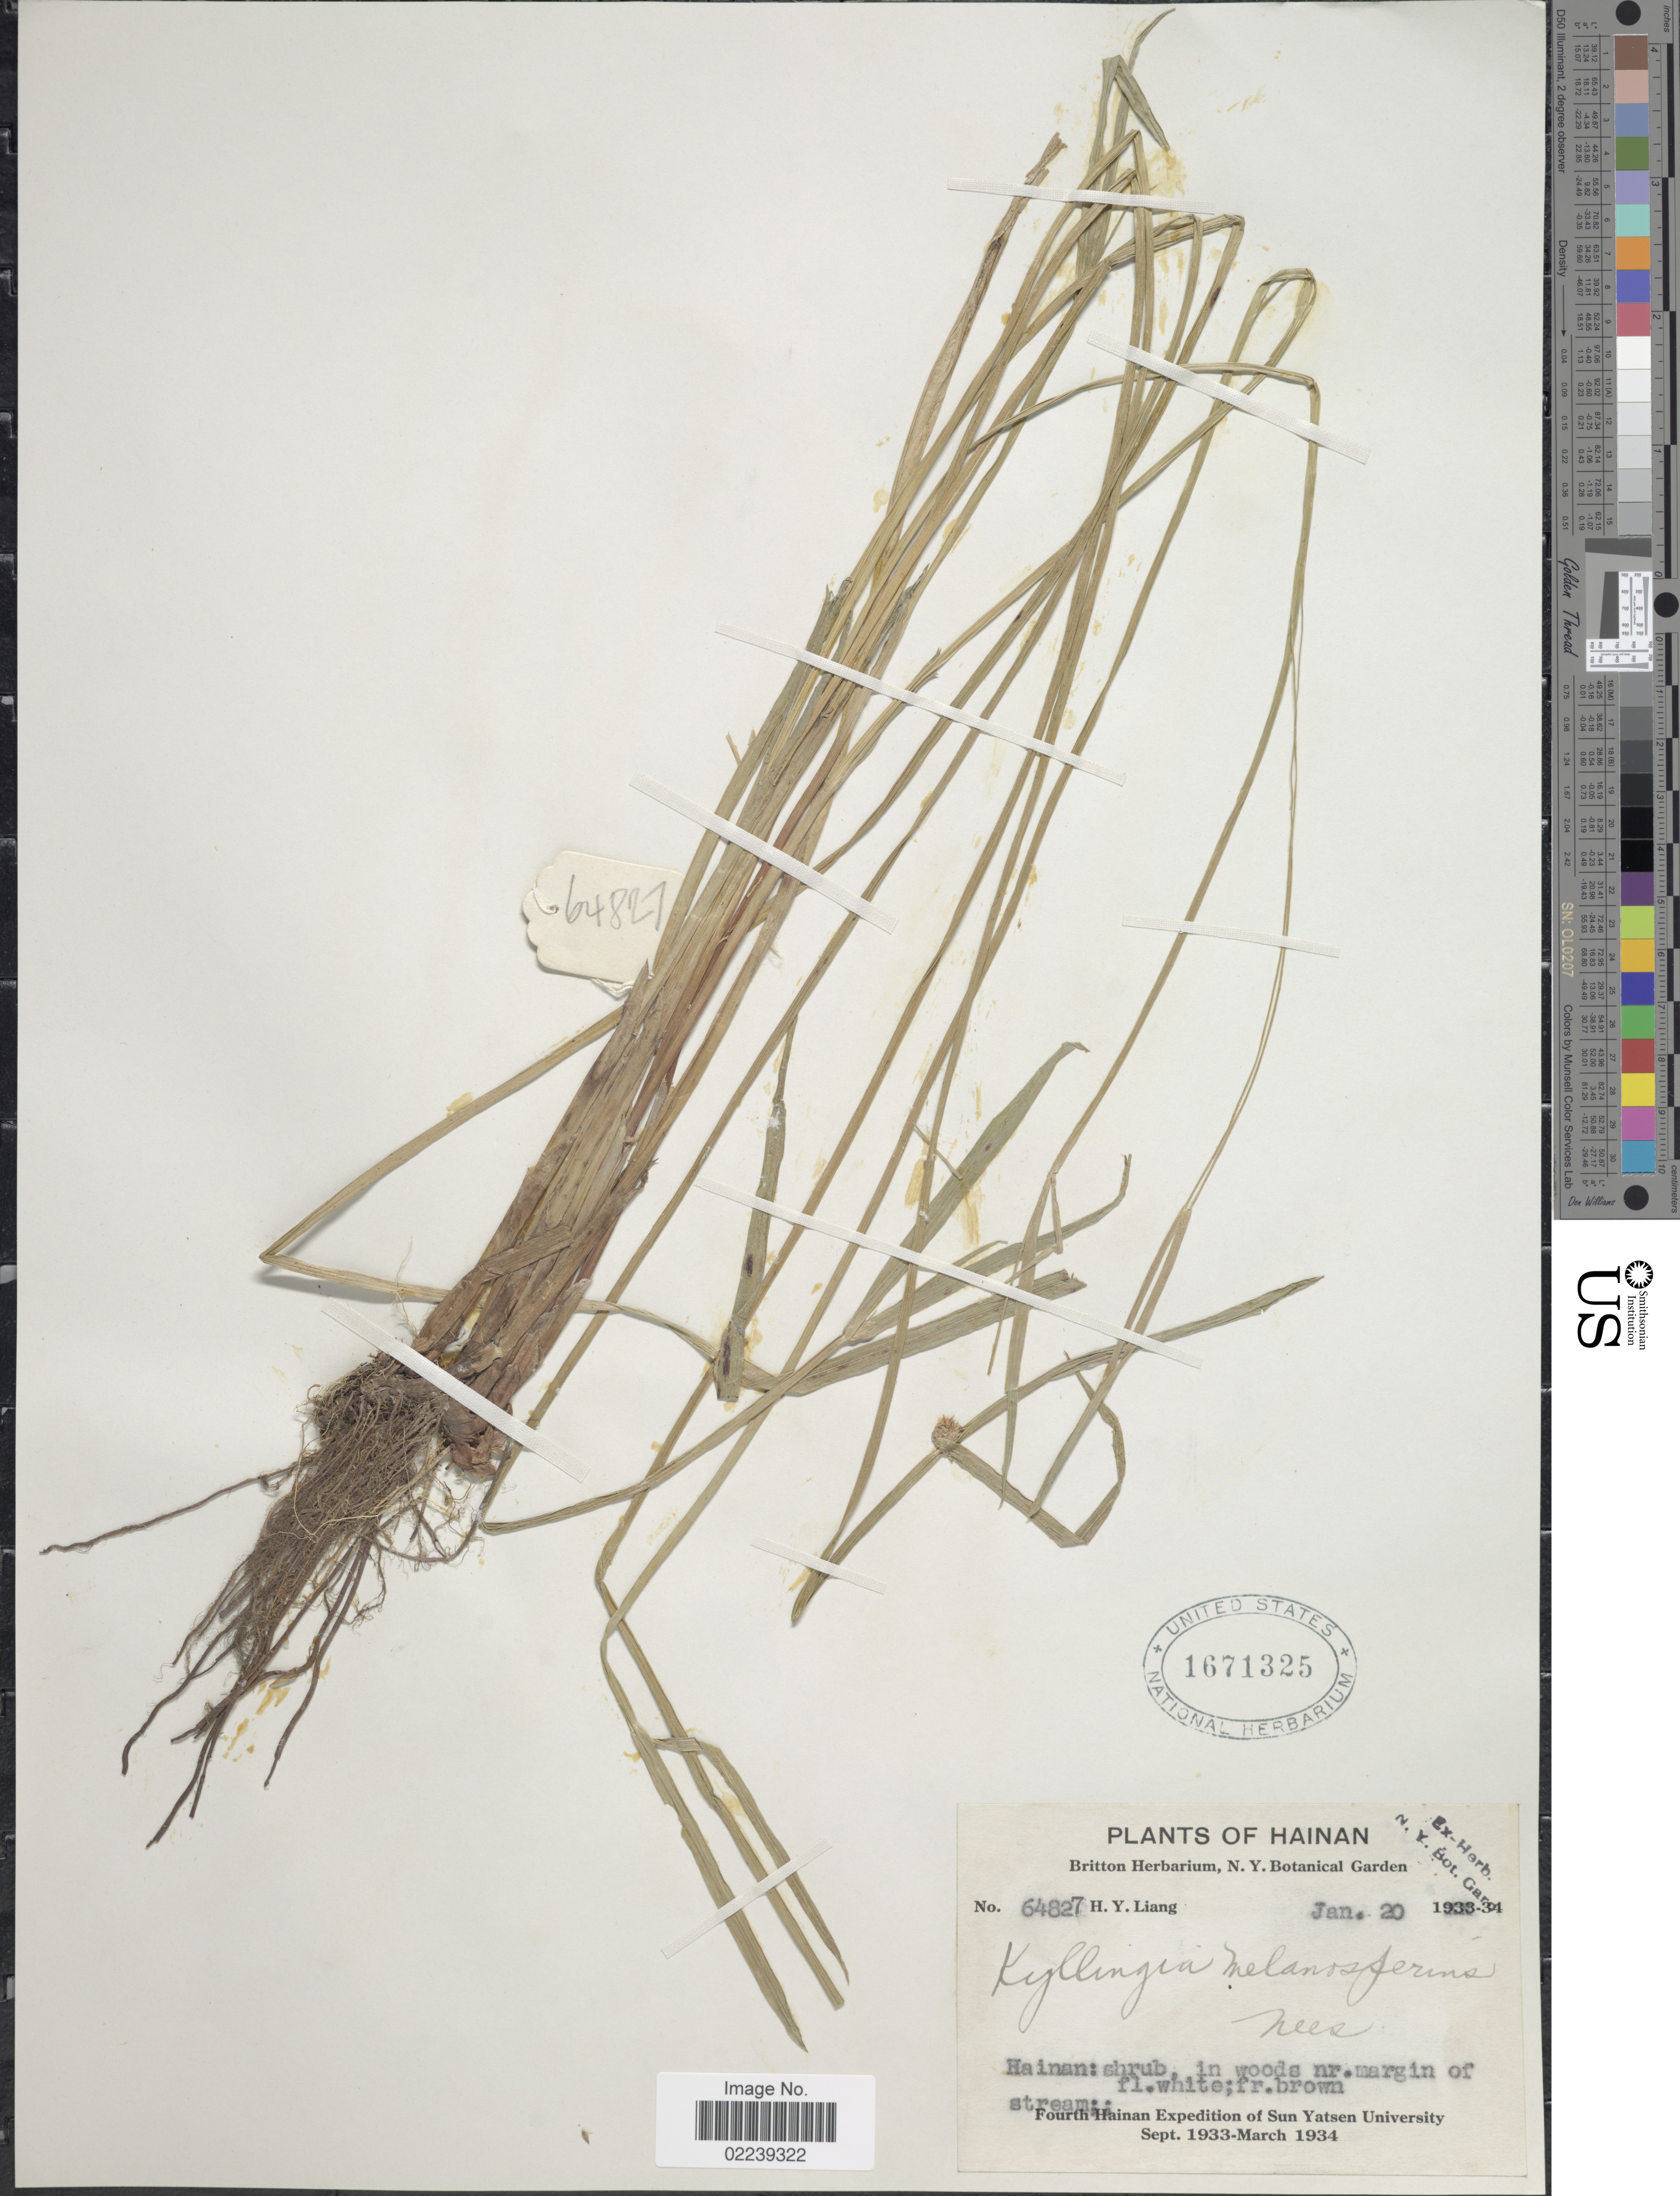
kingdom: Plantae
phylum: Tracheophyta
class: Liliopsida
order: Poales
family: Cyperaceae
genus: Cyperus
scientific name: Cyperus melanospermus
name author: (Nees) Valck. Sur.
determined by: Strong, M. T., (US), Smithsonian Institution - National Museum of Natural History (UNITED STATES)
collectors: H. Y. Liang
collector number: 64827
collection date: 1934-01-20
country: China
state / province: Hainan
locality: Hainan: scrub, in woods nr margi of fl. white; fr. brown, stream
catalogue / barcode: US 1671325